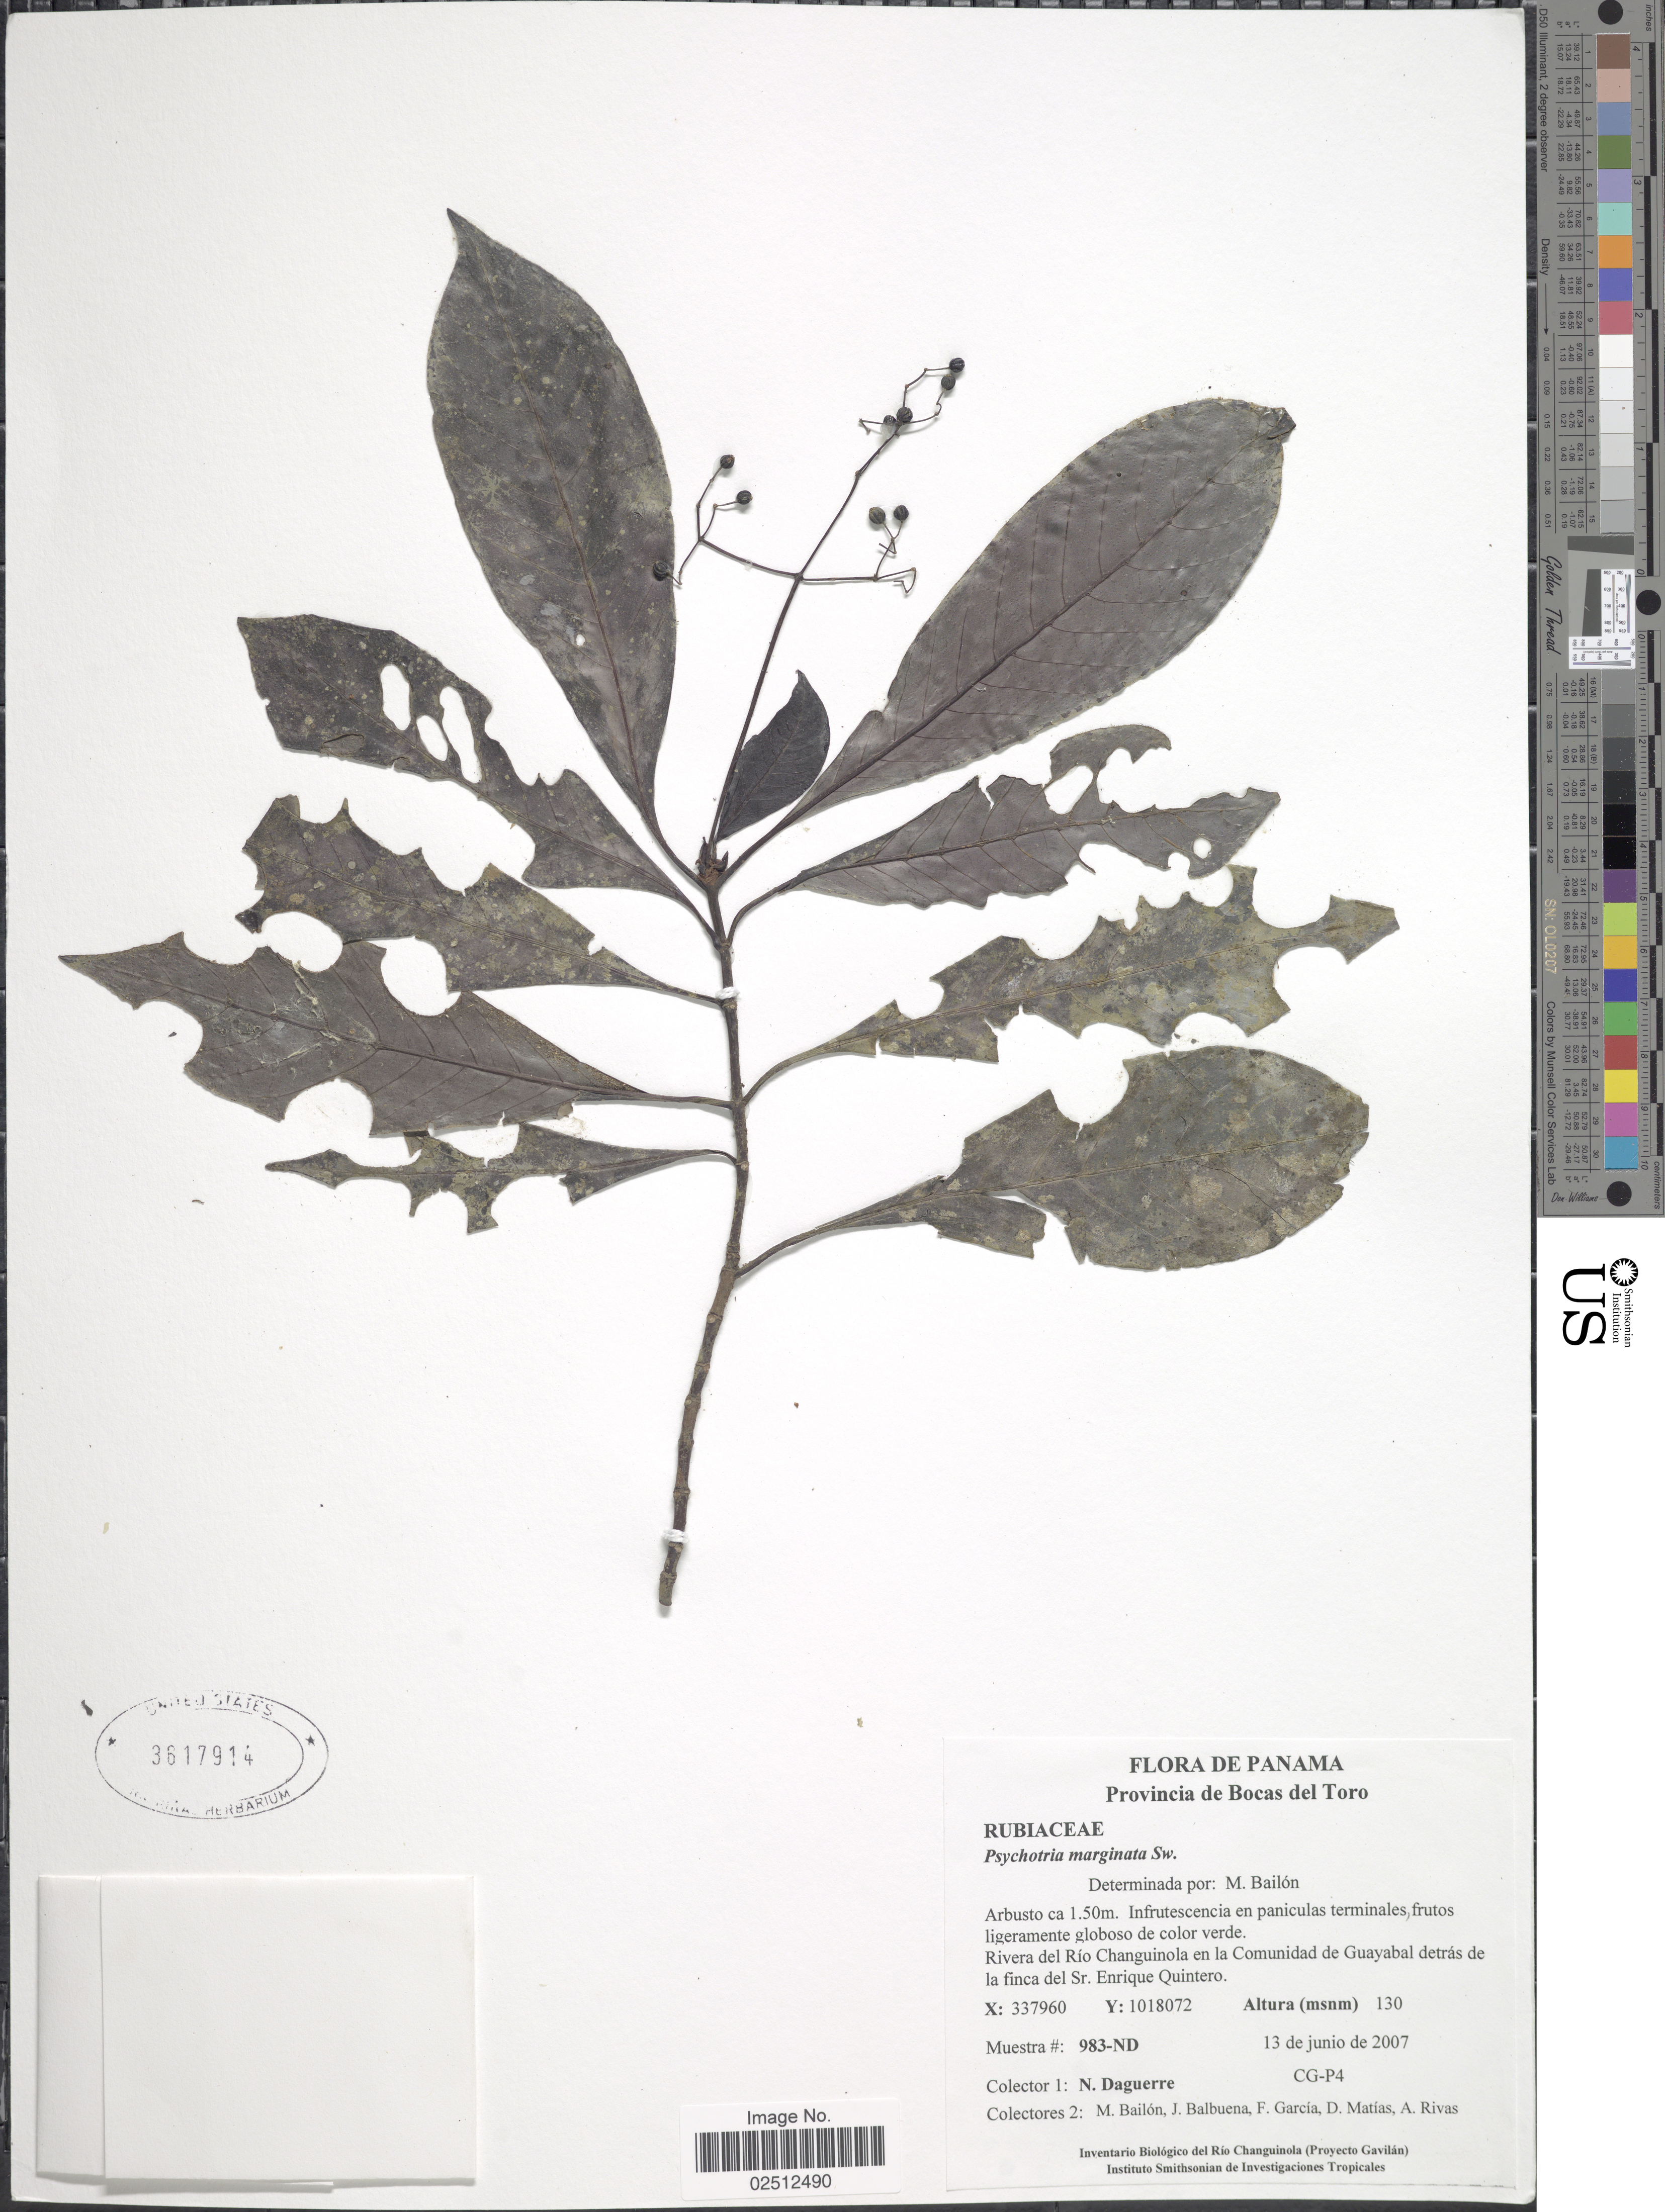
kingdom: Plantae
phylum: Tracheophyta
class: Magnoliopsida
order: Gentianales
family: Rubiaceae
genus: Psychotria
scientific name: Psychotria marginata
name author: Sw.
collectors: N. Daguerre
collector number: CG-P4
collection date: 2007-06-13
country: Panama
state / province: Bocas del Toro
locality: Provincia de Bocas del Toro, Rivera del Rio Changuinola en la Comunidad de Guayabal detras de la finca del Sr. Enrique Quintero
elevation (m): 130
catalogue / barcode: US 3617914